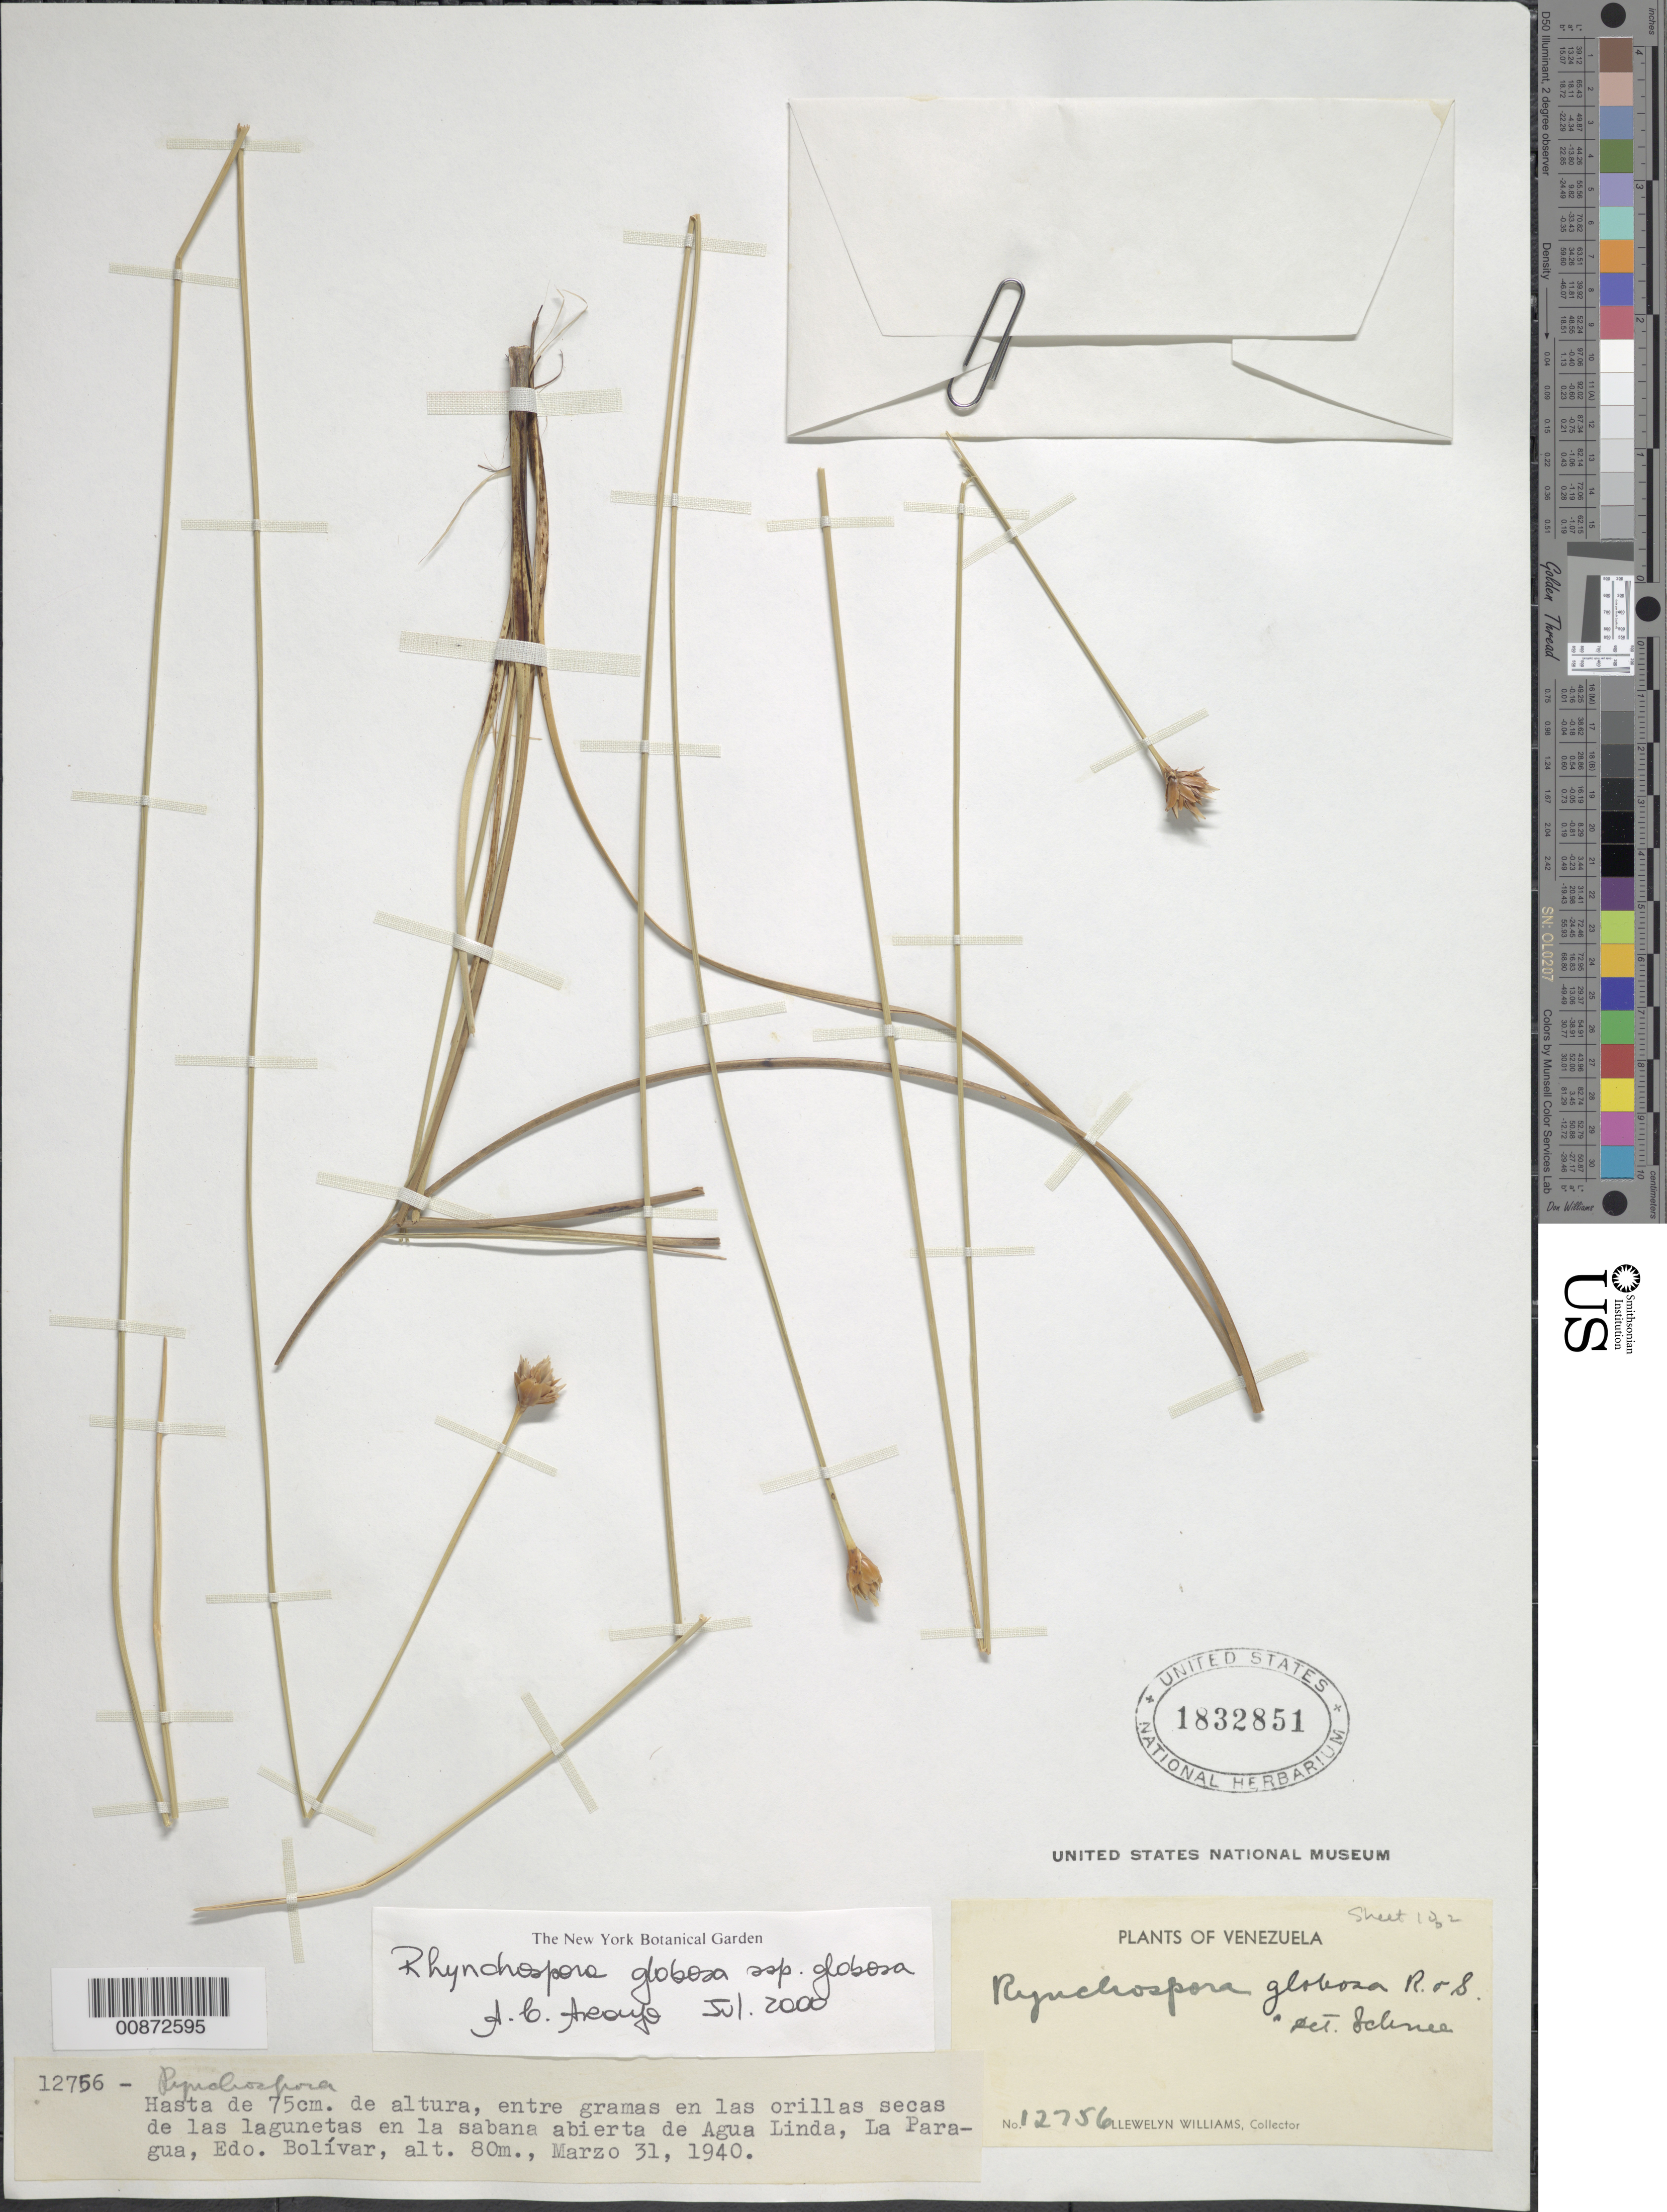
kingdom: Plantae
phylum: Tracheophyta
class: Liliopsida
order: Poales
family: Cyperaceae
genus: Rhynchospora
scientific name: Rhynchospora globosa subsp. globosa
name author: (Kunth) Roem. & Schult.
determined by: Araújo, A. C.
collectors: Ll. Williams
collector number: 12756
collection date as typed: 31-Mar-40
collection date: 1940-03-31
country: Venezuela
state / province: Bolívar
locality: Agua Linda, La Paragua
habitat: Entre gramas en las orillas secas de las lagunetas en la sabanna abierta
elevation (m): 80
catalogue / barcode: US 1832851